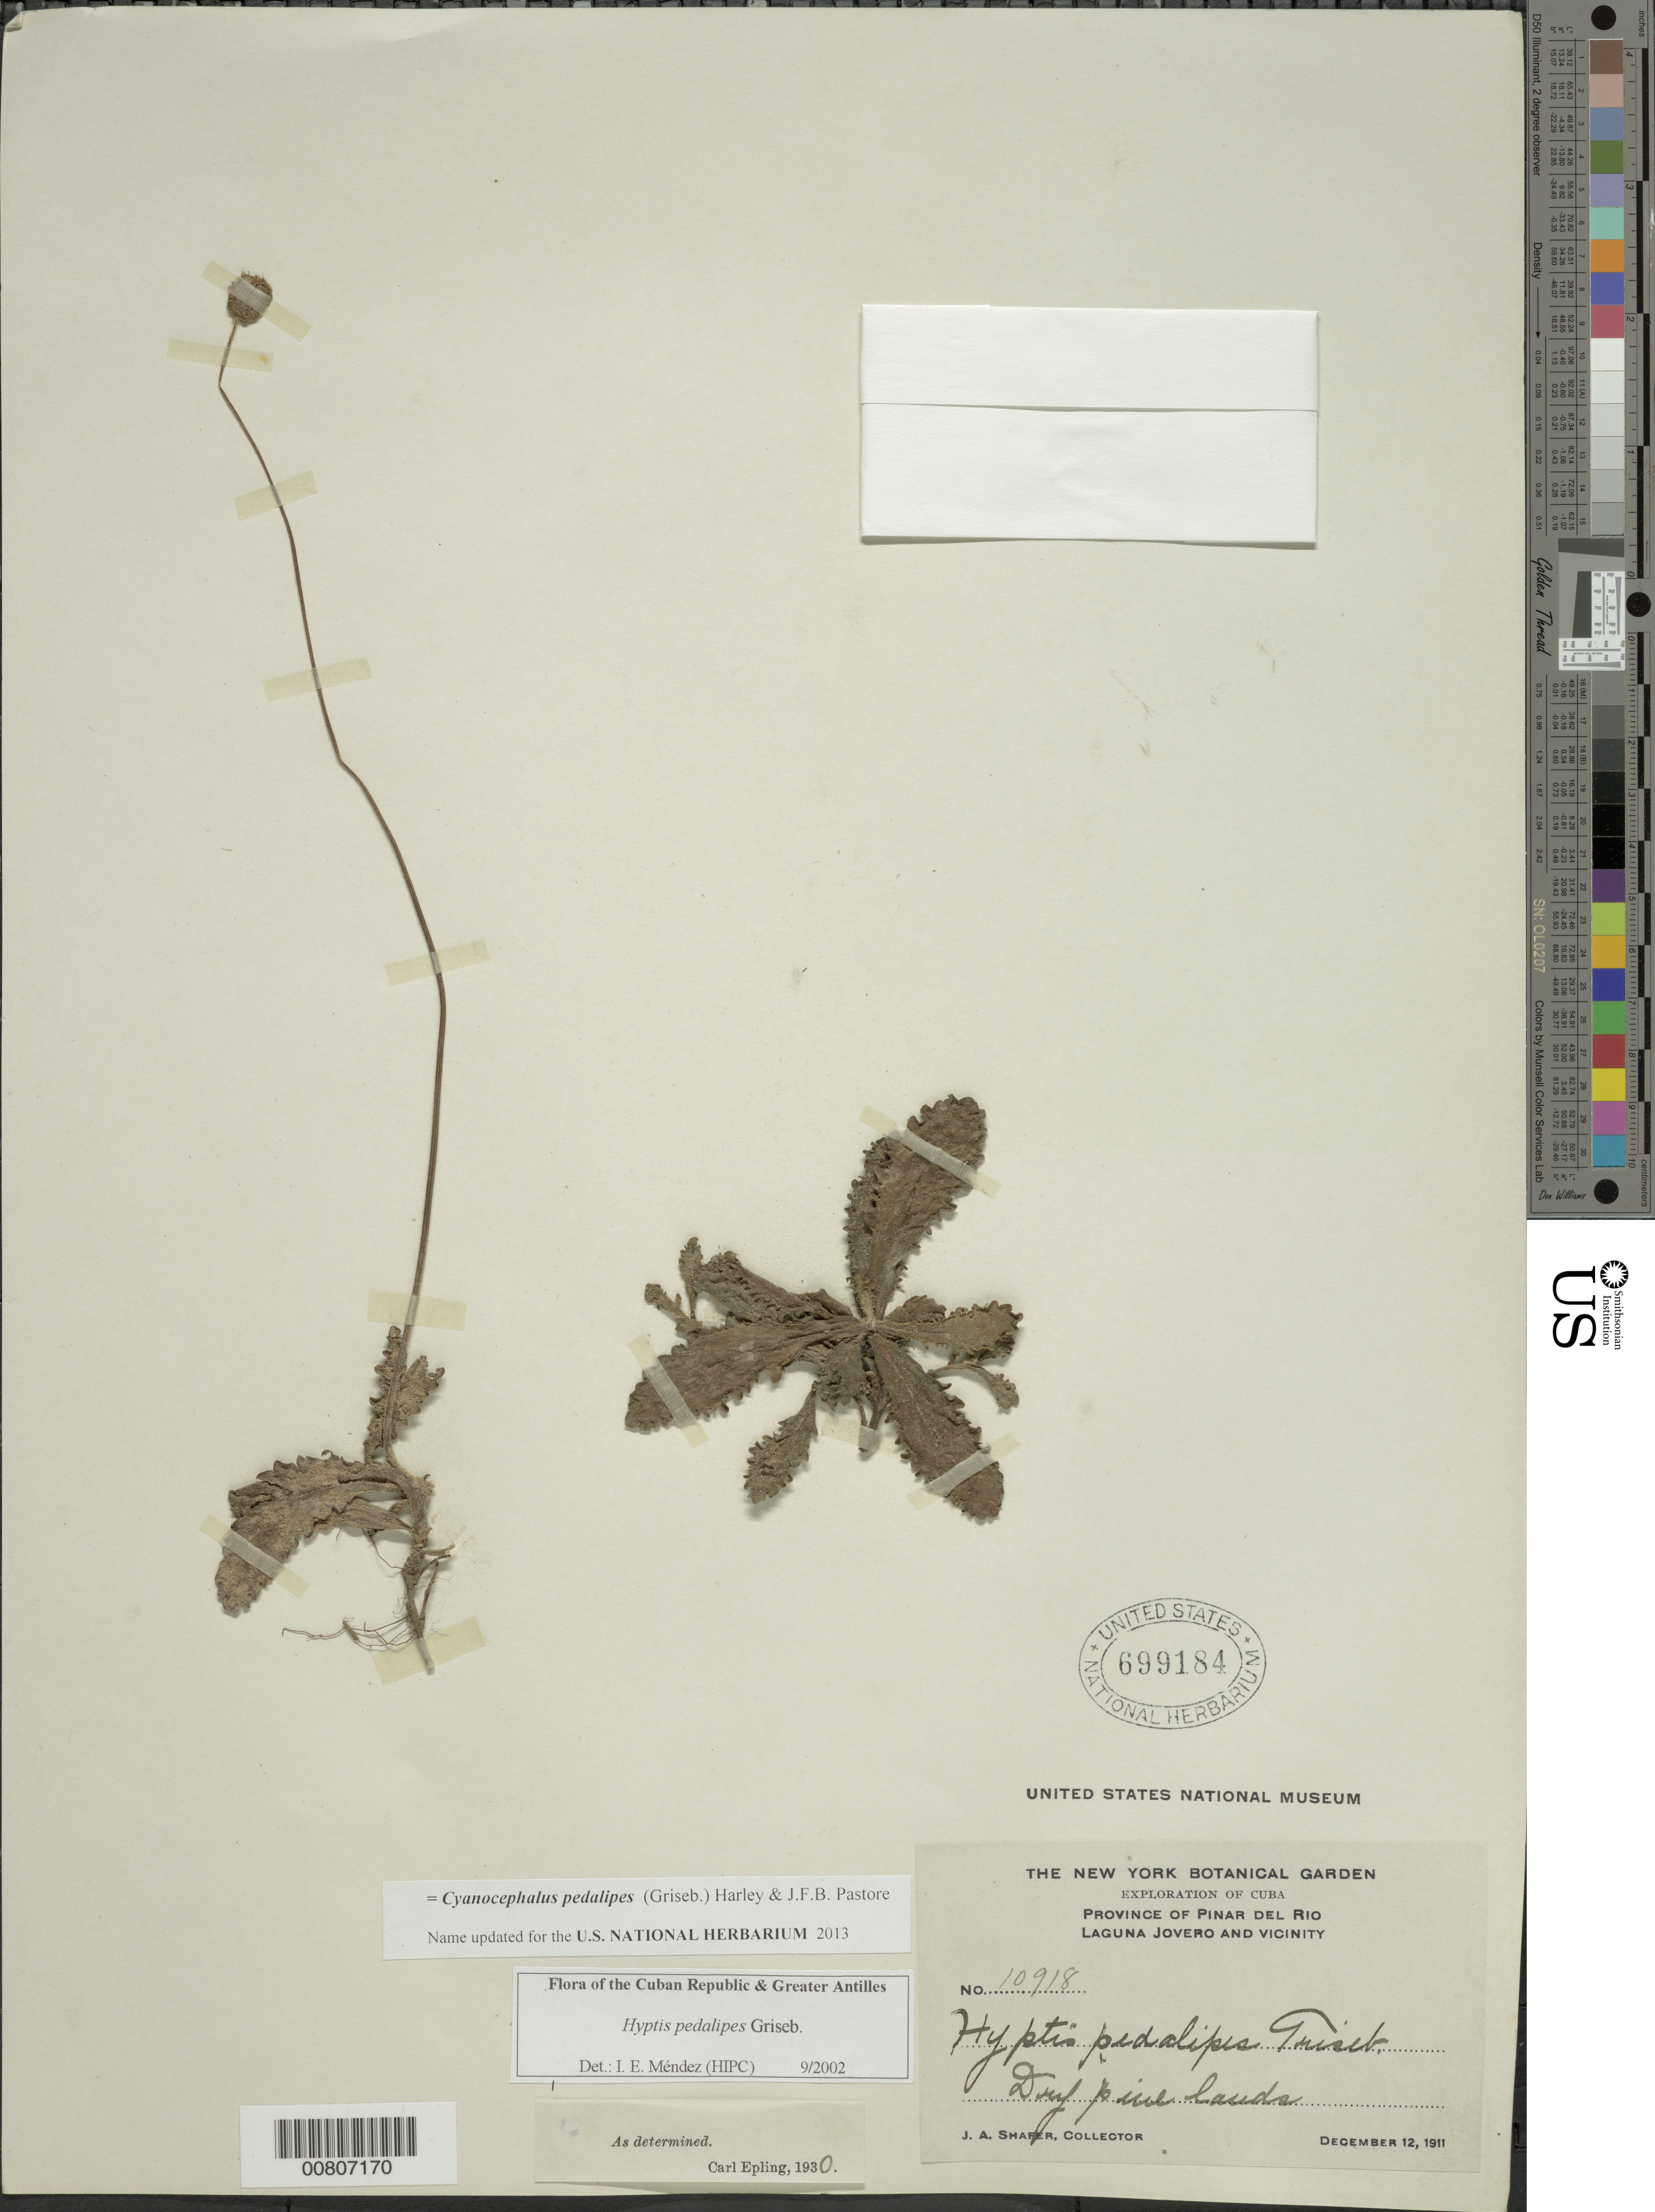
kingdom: Plantae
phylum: Tracheophyta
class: Magnoliopsida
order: Lamiales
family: Lamiaceae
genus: Hyptis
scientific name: Hyptis pedalipes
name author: Griseb.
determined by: Méndez, Isidro E., (HIPC)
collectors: J. A. Shafer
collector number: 10918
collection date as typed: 12 Dec 1911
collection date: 1911-12-12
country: Cuba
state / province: Pinar del Rio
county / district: Dry forest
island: Cuba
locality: Laguna Jovero and vicinity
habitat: Dry pinelands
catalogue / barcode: US 699184